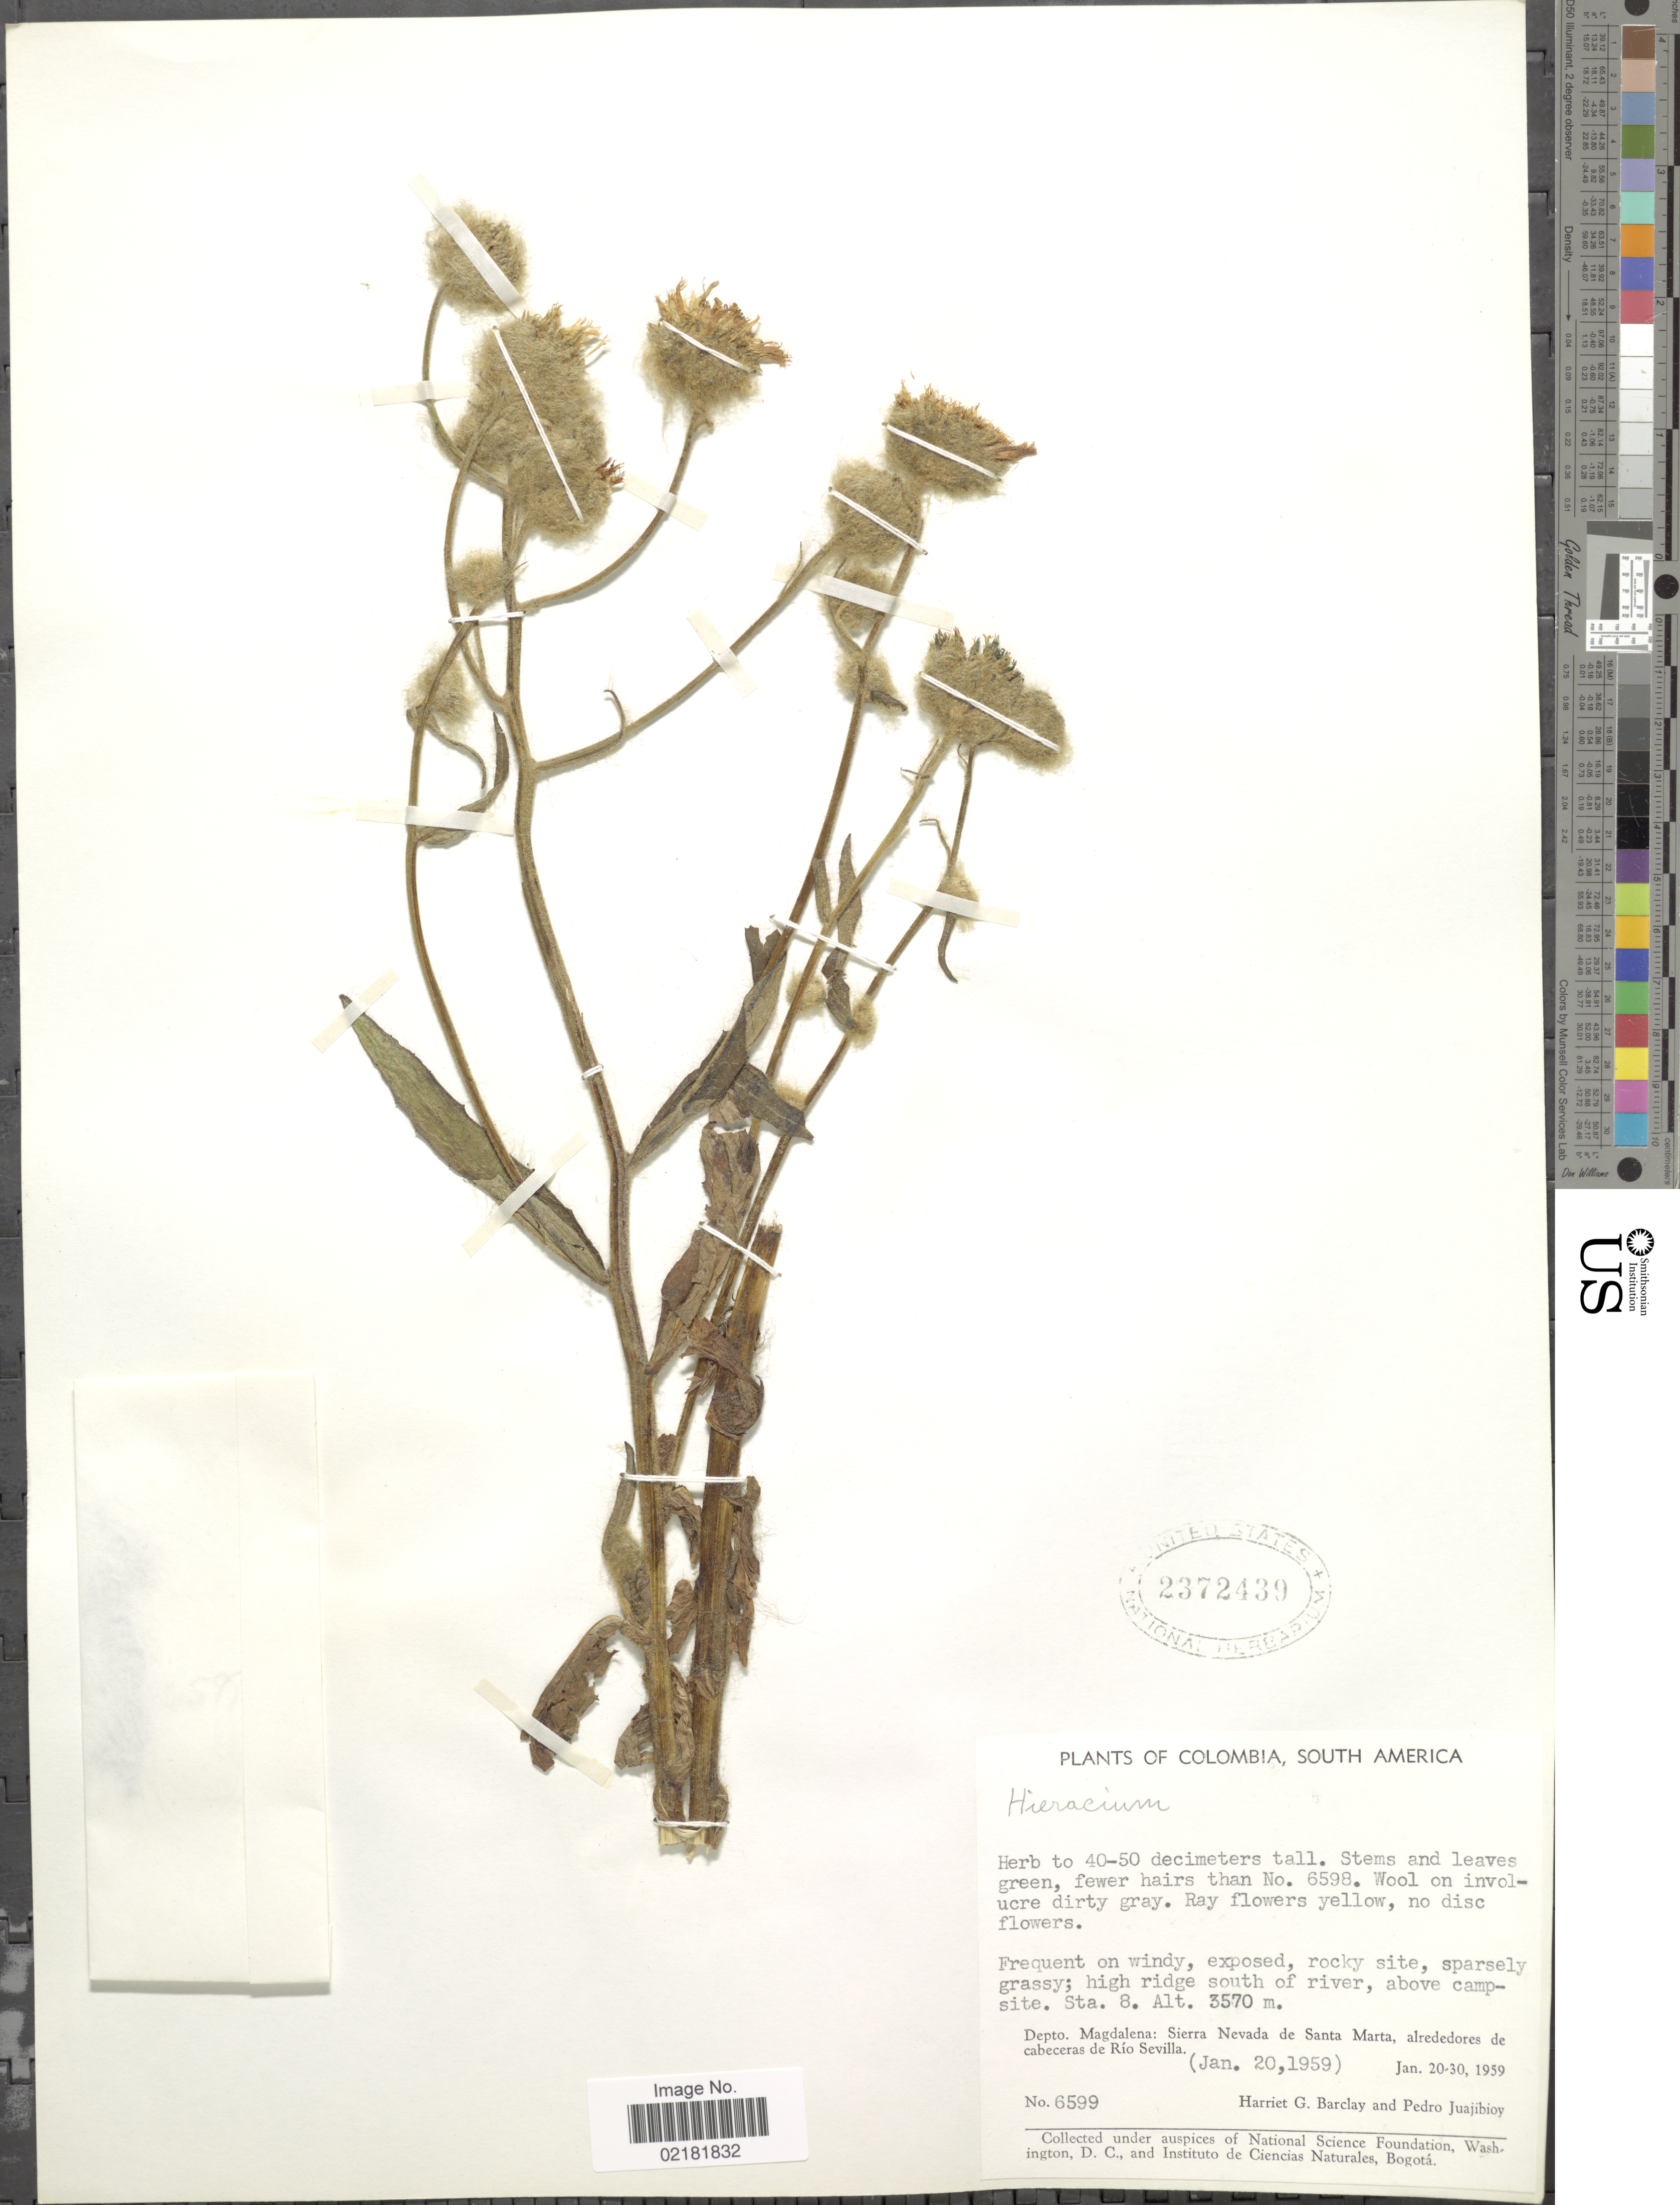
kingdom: Plantae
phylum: Tracheophyta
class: Magnoliopsida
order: Asterales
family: Asteraceae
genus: Hieracium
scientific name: Hieracium repandulare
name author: Druce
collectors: H. G. Barclay & P. Juajibioy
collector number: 6599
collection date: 1959-01-20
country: Colombia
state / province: Magdalena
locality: High ridge south of river, above campsite, Sta. 8, Sierra Nevada de Santa Marta, alrededores de cabeceras de Rio Sevilla.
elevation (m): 3570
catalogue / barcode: US 2372439